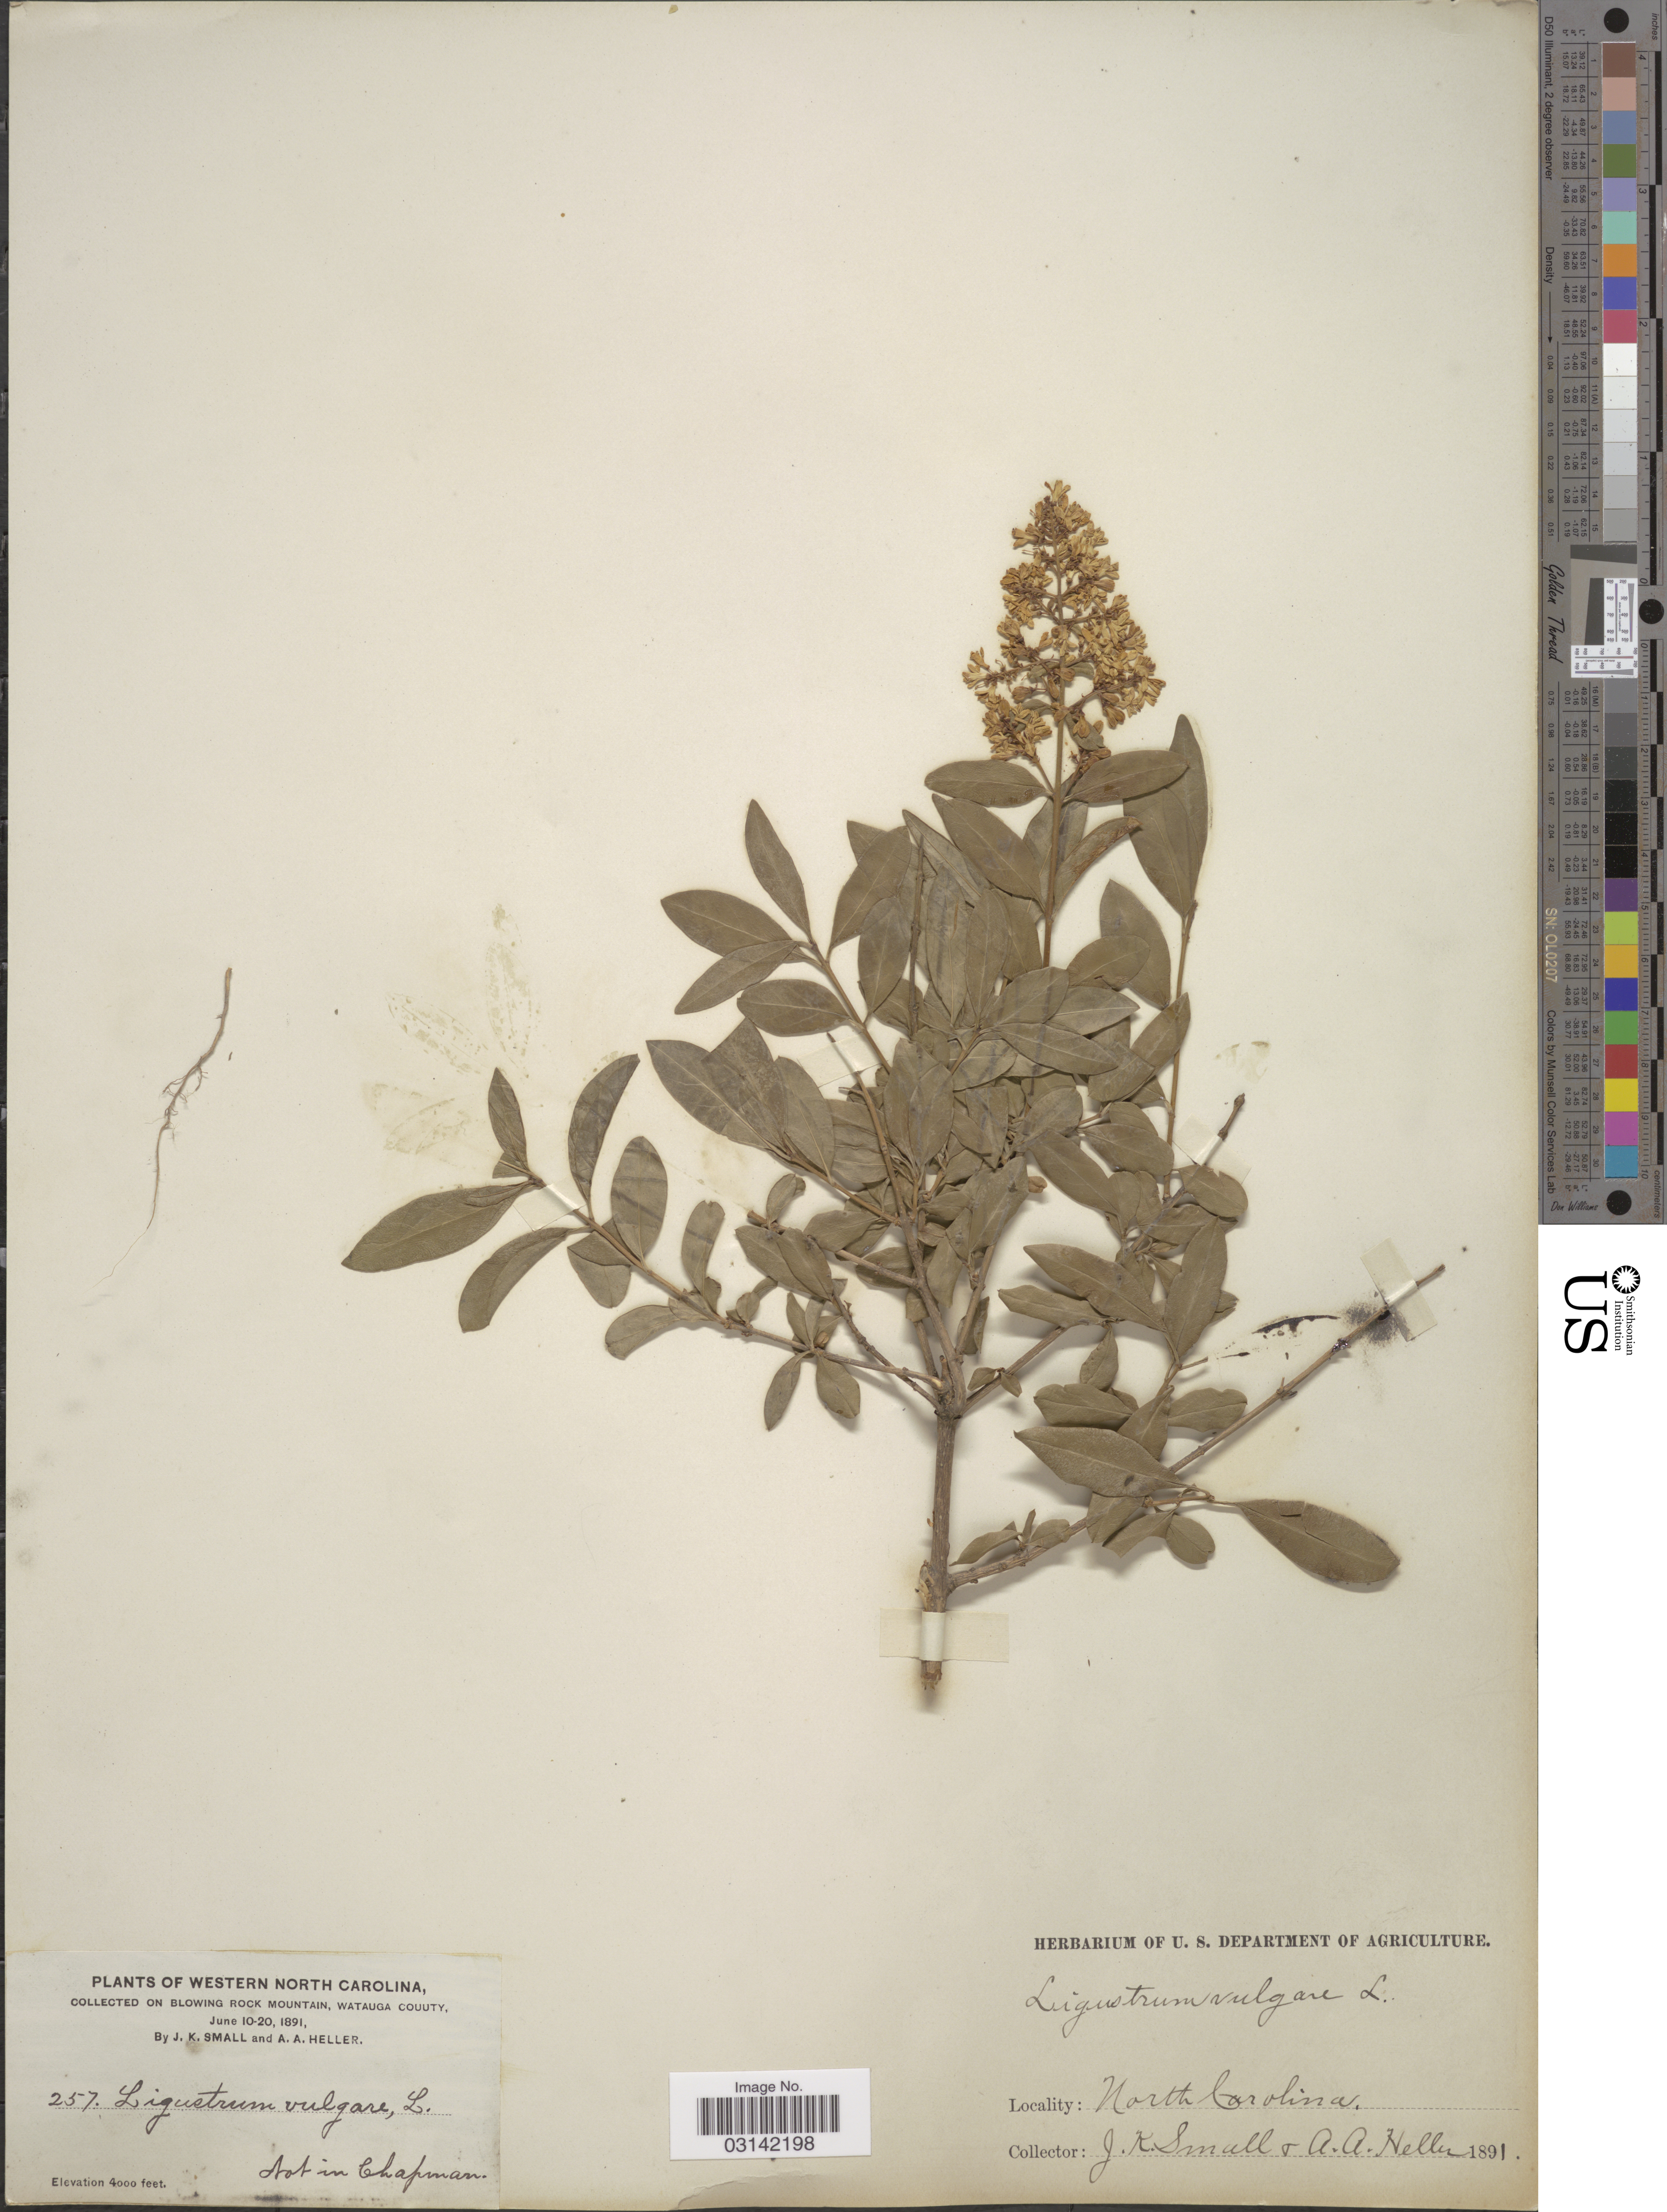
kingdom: Plantae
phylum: Tracheophyta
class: Magnoliopsida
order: Lamiales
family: Oleaceae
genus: Ligustrum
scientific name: Ligustrum vulgare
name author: L.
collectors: J. K. Small & A. A. Heller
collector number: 257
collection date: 1891-06-10/1891-06-20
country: United States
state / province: North Carolina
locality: Western North Carolina, on Blowing Rock Mountain, Watauga County.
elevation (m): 1219